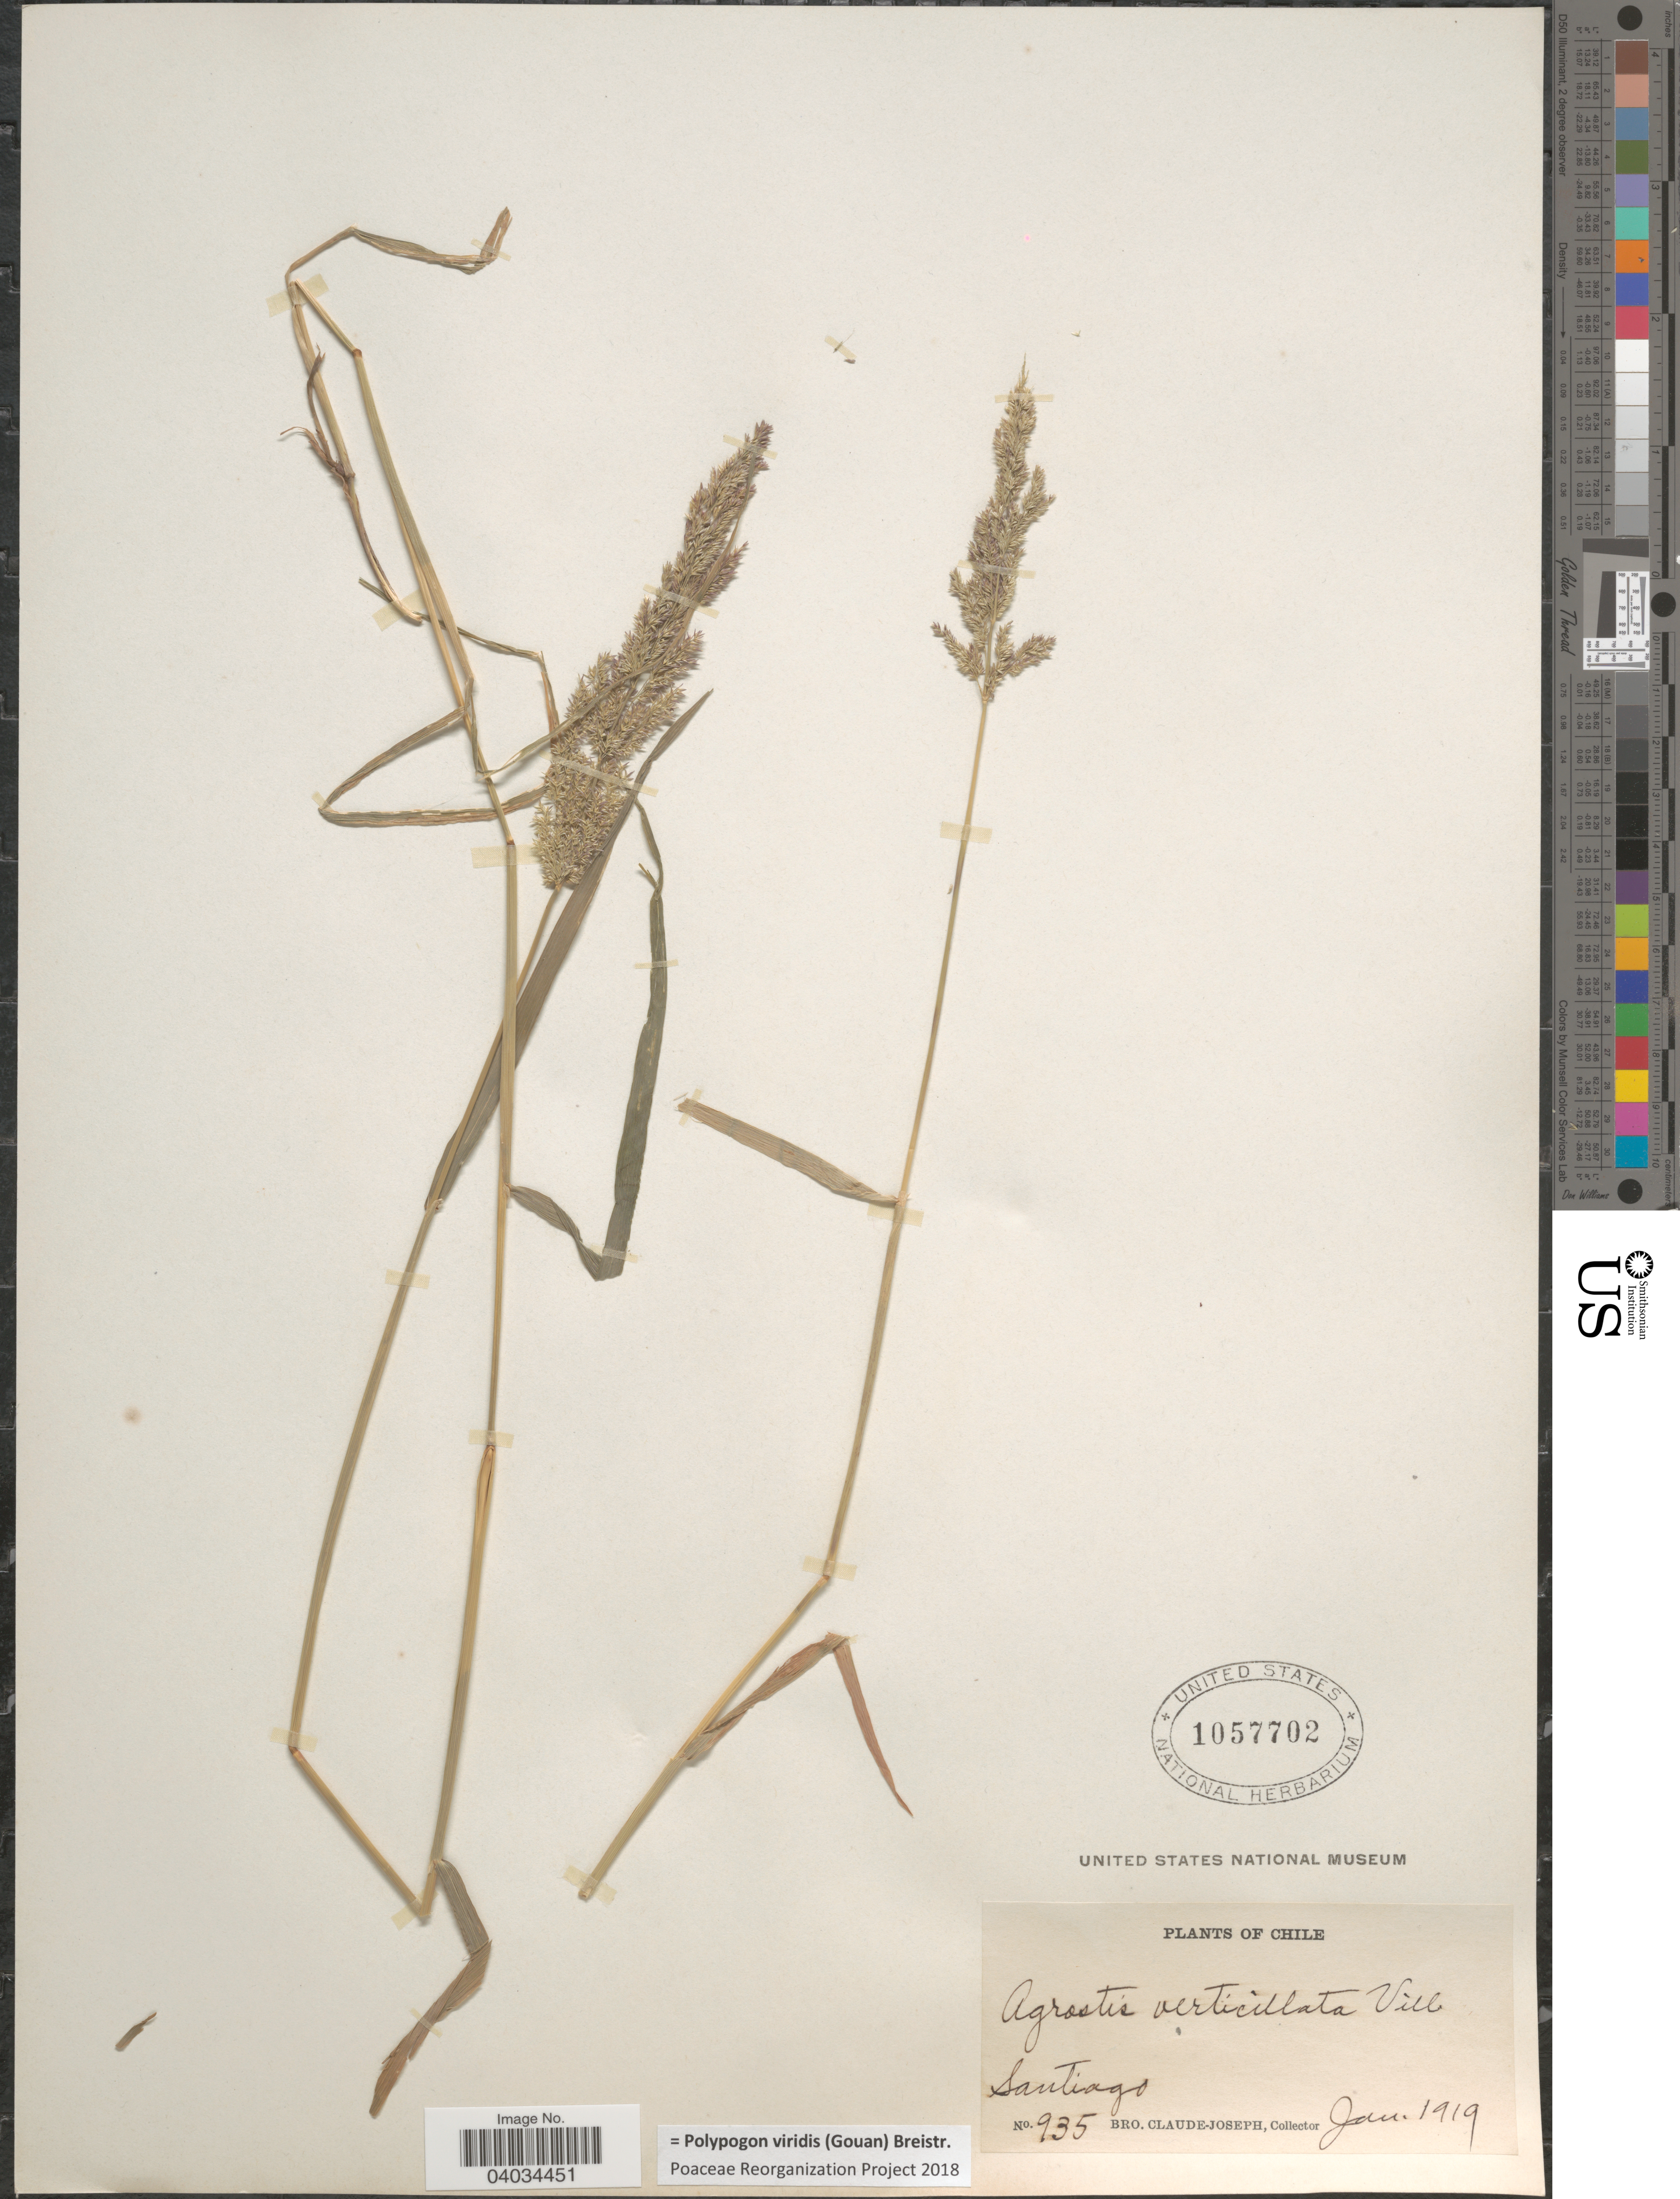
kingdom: Plantae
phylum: Tracheophyta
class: Liliopsida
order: Poales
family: Poaceae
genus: Polypogon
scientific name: Polypogon viridis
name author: (Gouan) Breistroffer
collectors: Bro. Claude-Joseph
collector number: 935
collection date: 1919-01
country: Chile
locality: Santiago.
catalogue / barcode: US 1057702